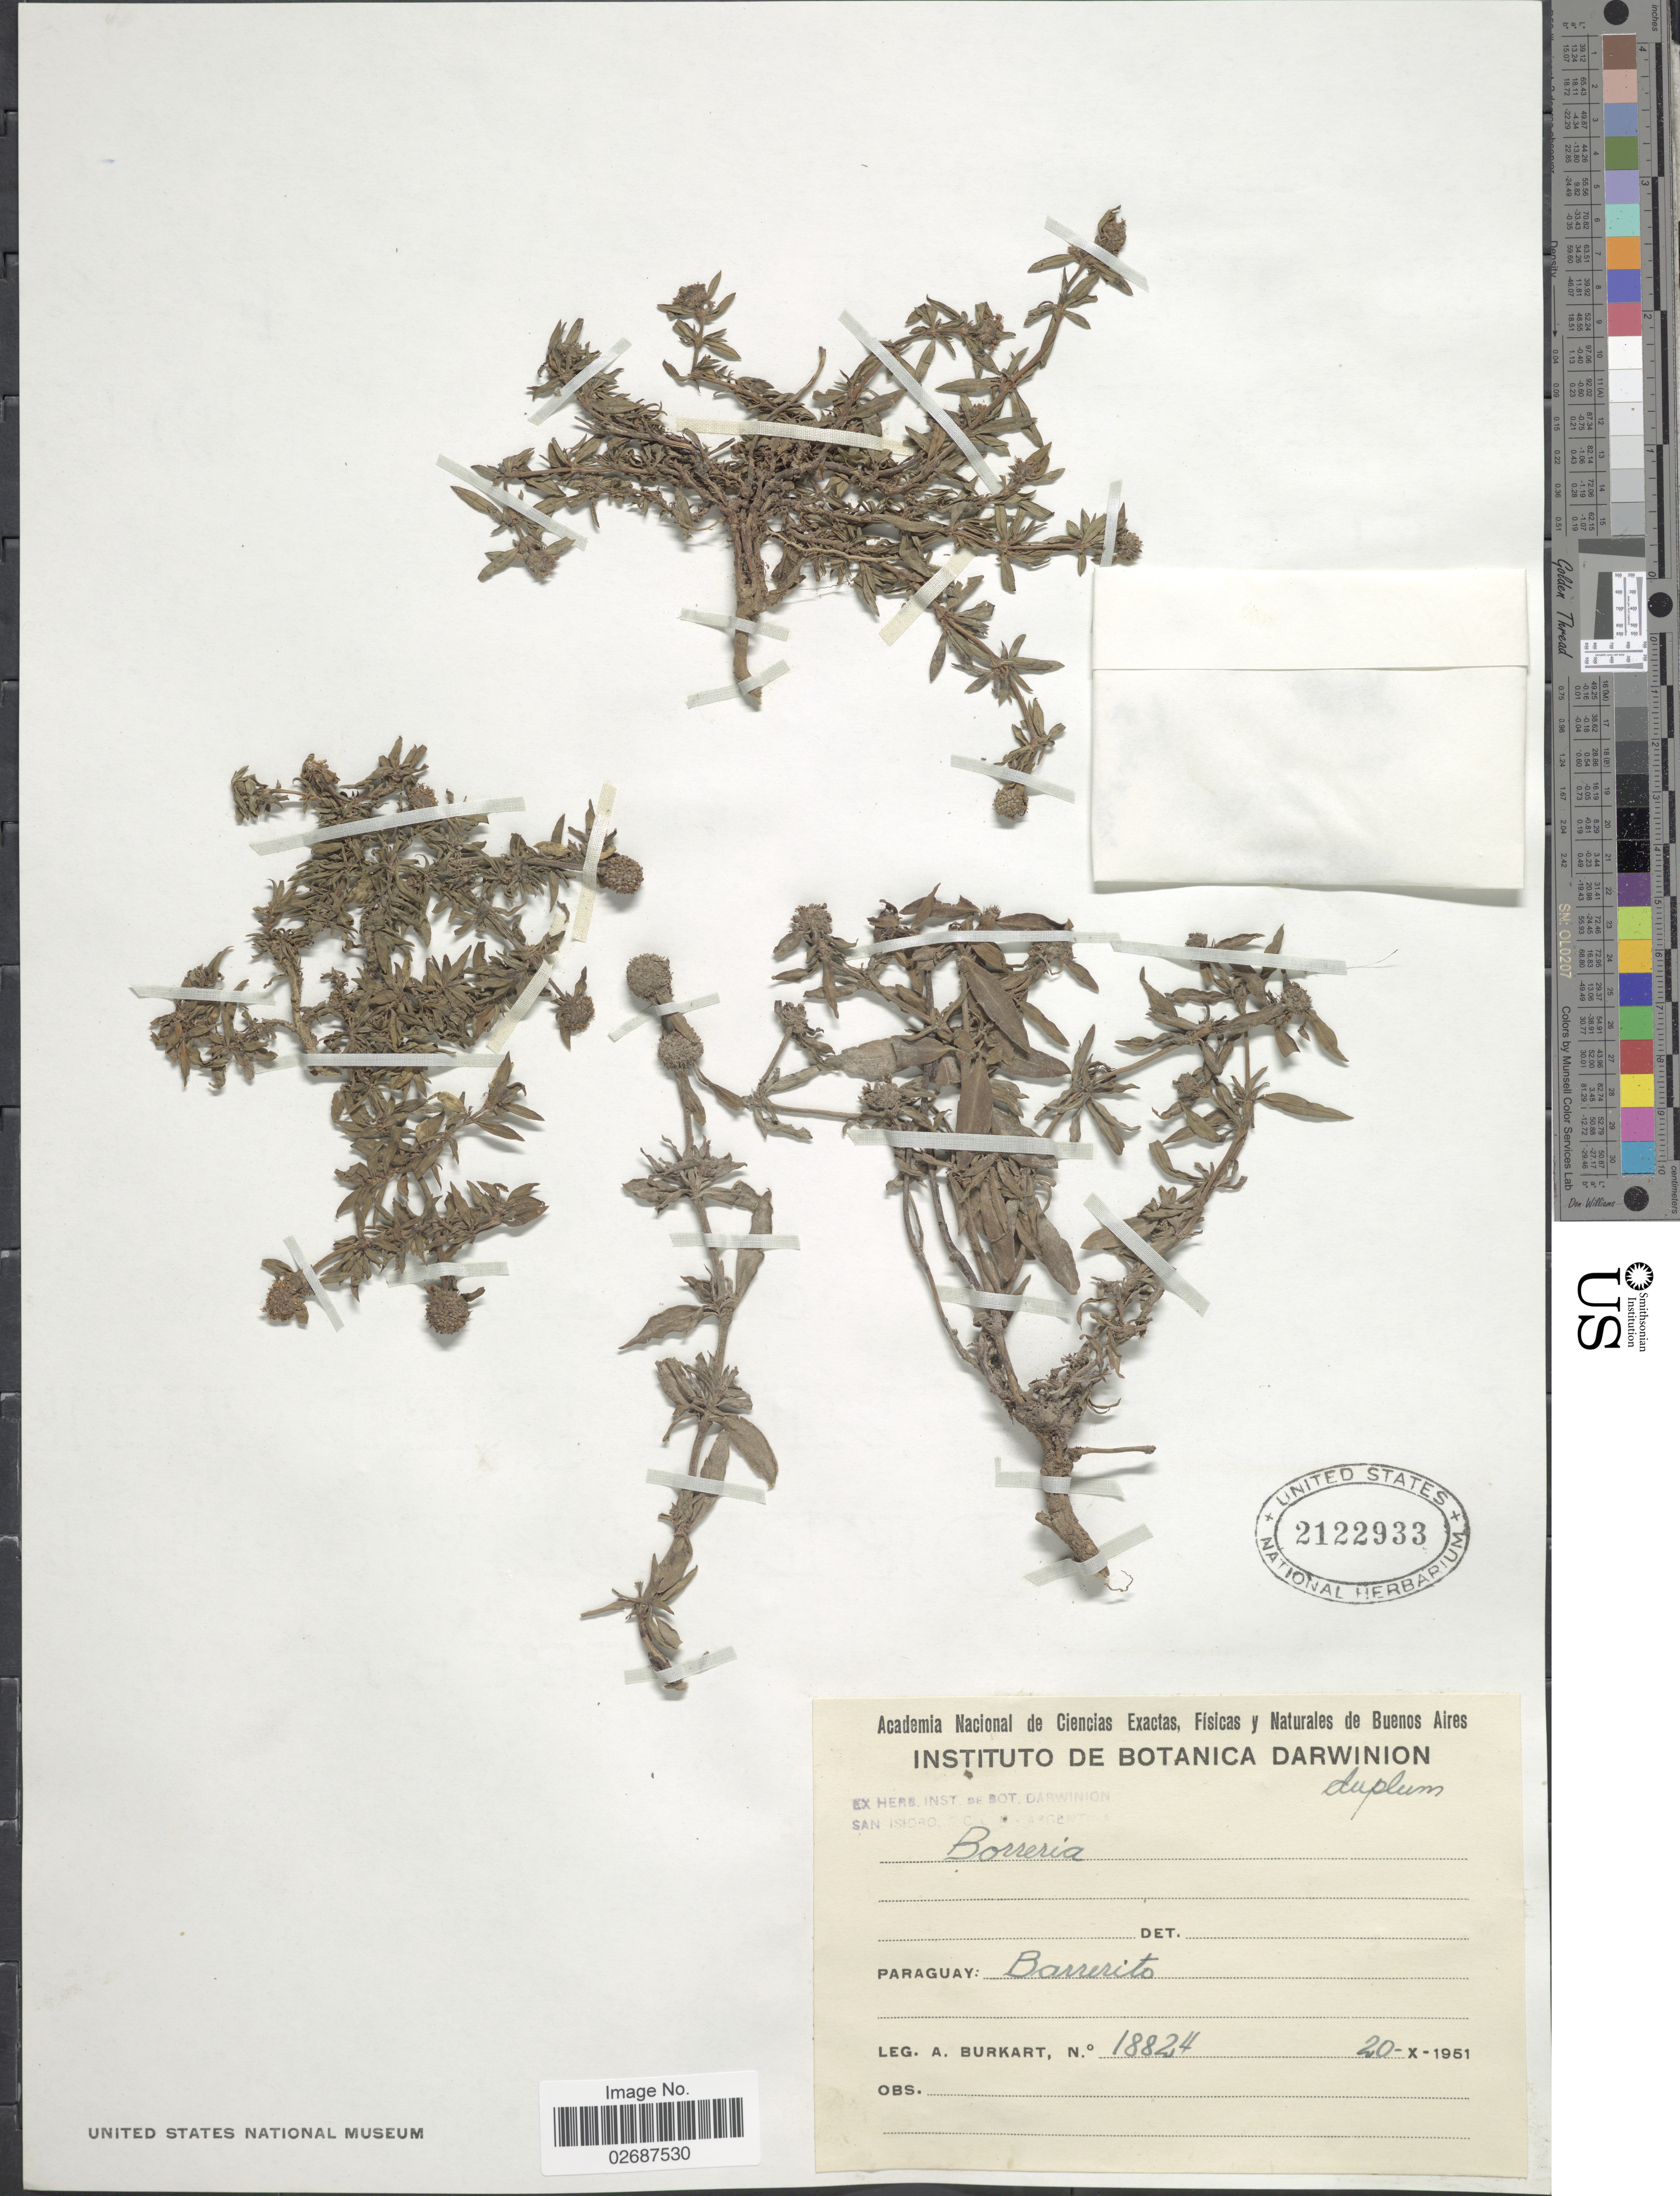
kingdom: Plantae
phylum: Tracheophyta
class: Magnoliopsida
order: Gentianales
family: Rubiaceae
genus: Borreria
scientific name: Borreria sp.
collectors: A. E. Burkart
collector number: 18824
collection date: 1951-10-20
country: Paraguay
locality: Barrerito.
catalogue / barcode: US 2122933